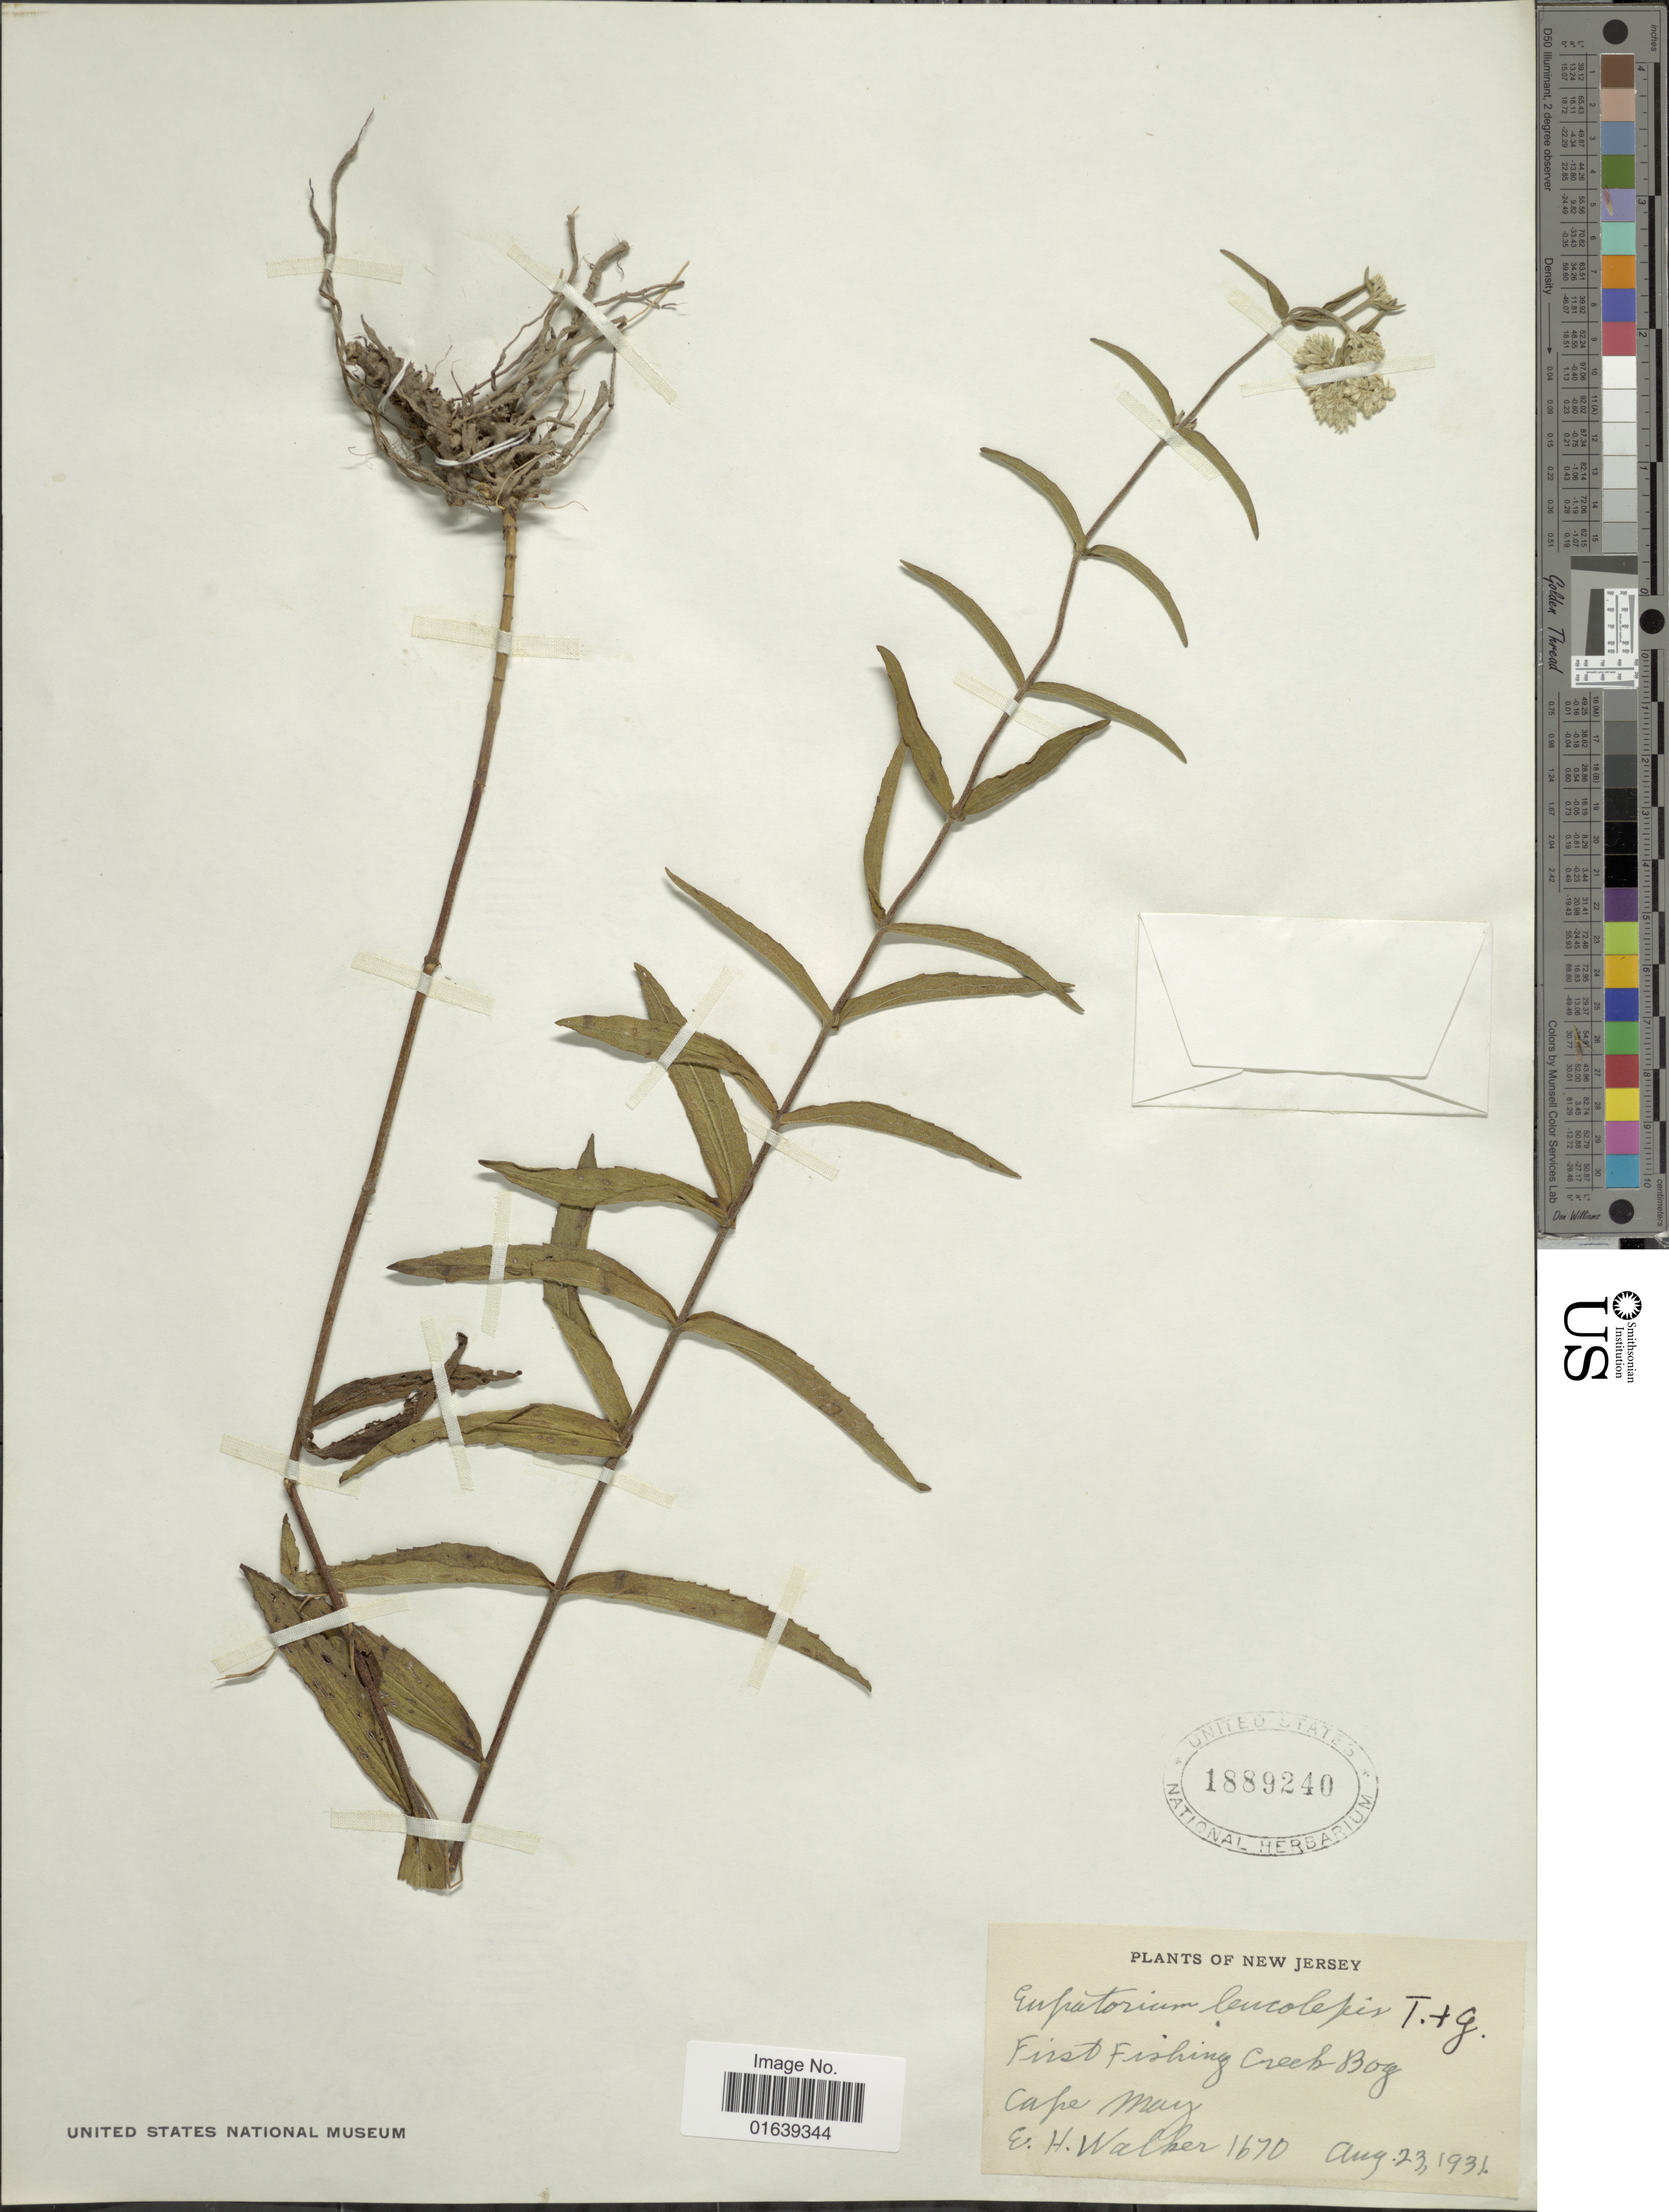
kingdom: Plantae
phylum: Tracheophyta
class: Magnoliopsida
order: Asterales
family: Asteraceae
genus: Eupatorium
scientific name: Eupatorium leucolepis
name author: (DC.) Torr. & A. Gray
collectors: E. H. Walker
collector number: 1670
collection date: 1931-08-23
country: United States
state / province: New Jersey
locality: New Jersey. First Fishing Creek Bog. Cape May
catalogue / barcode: US 1889240